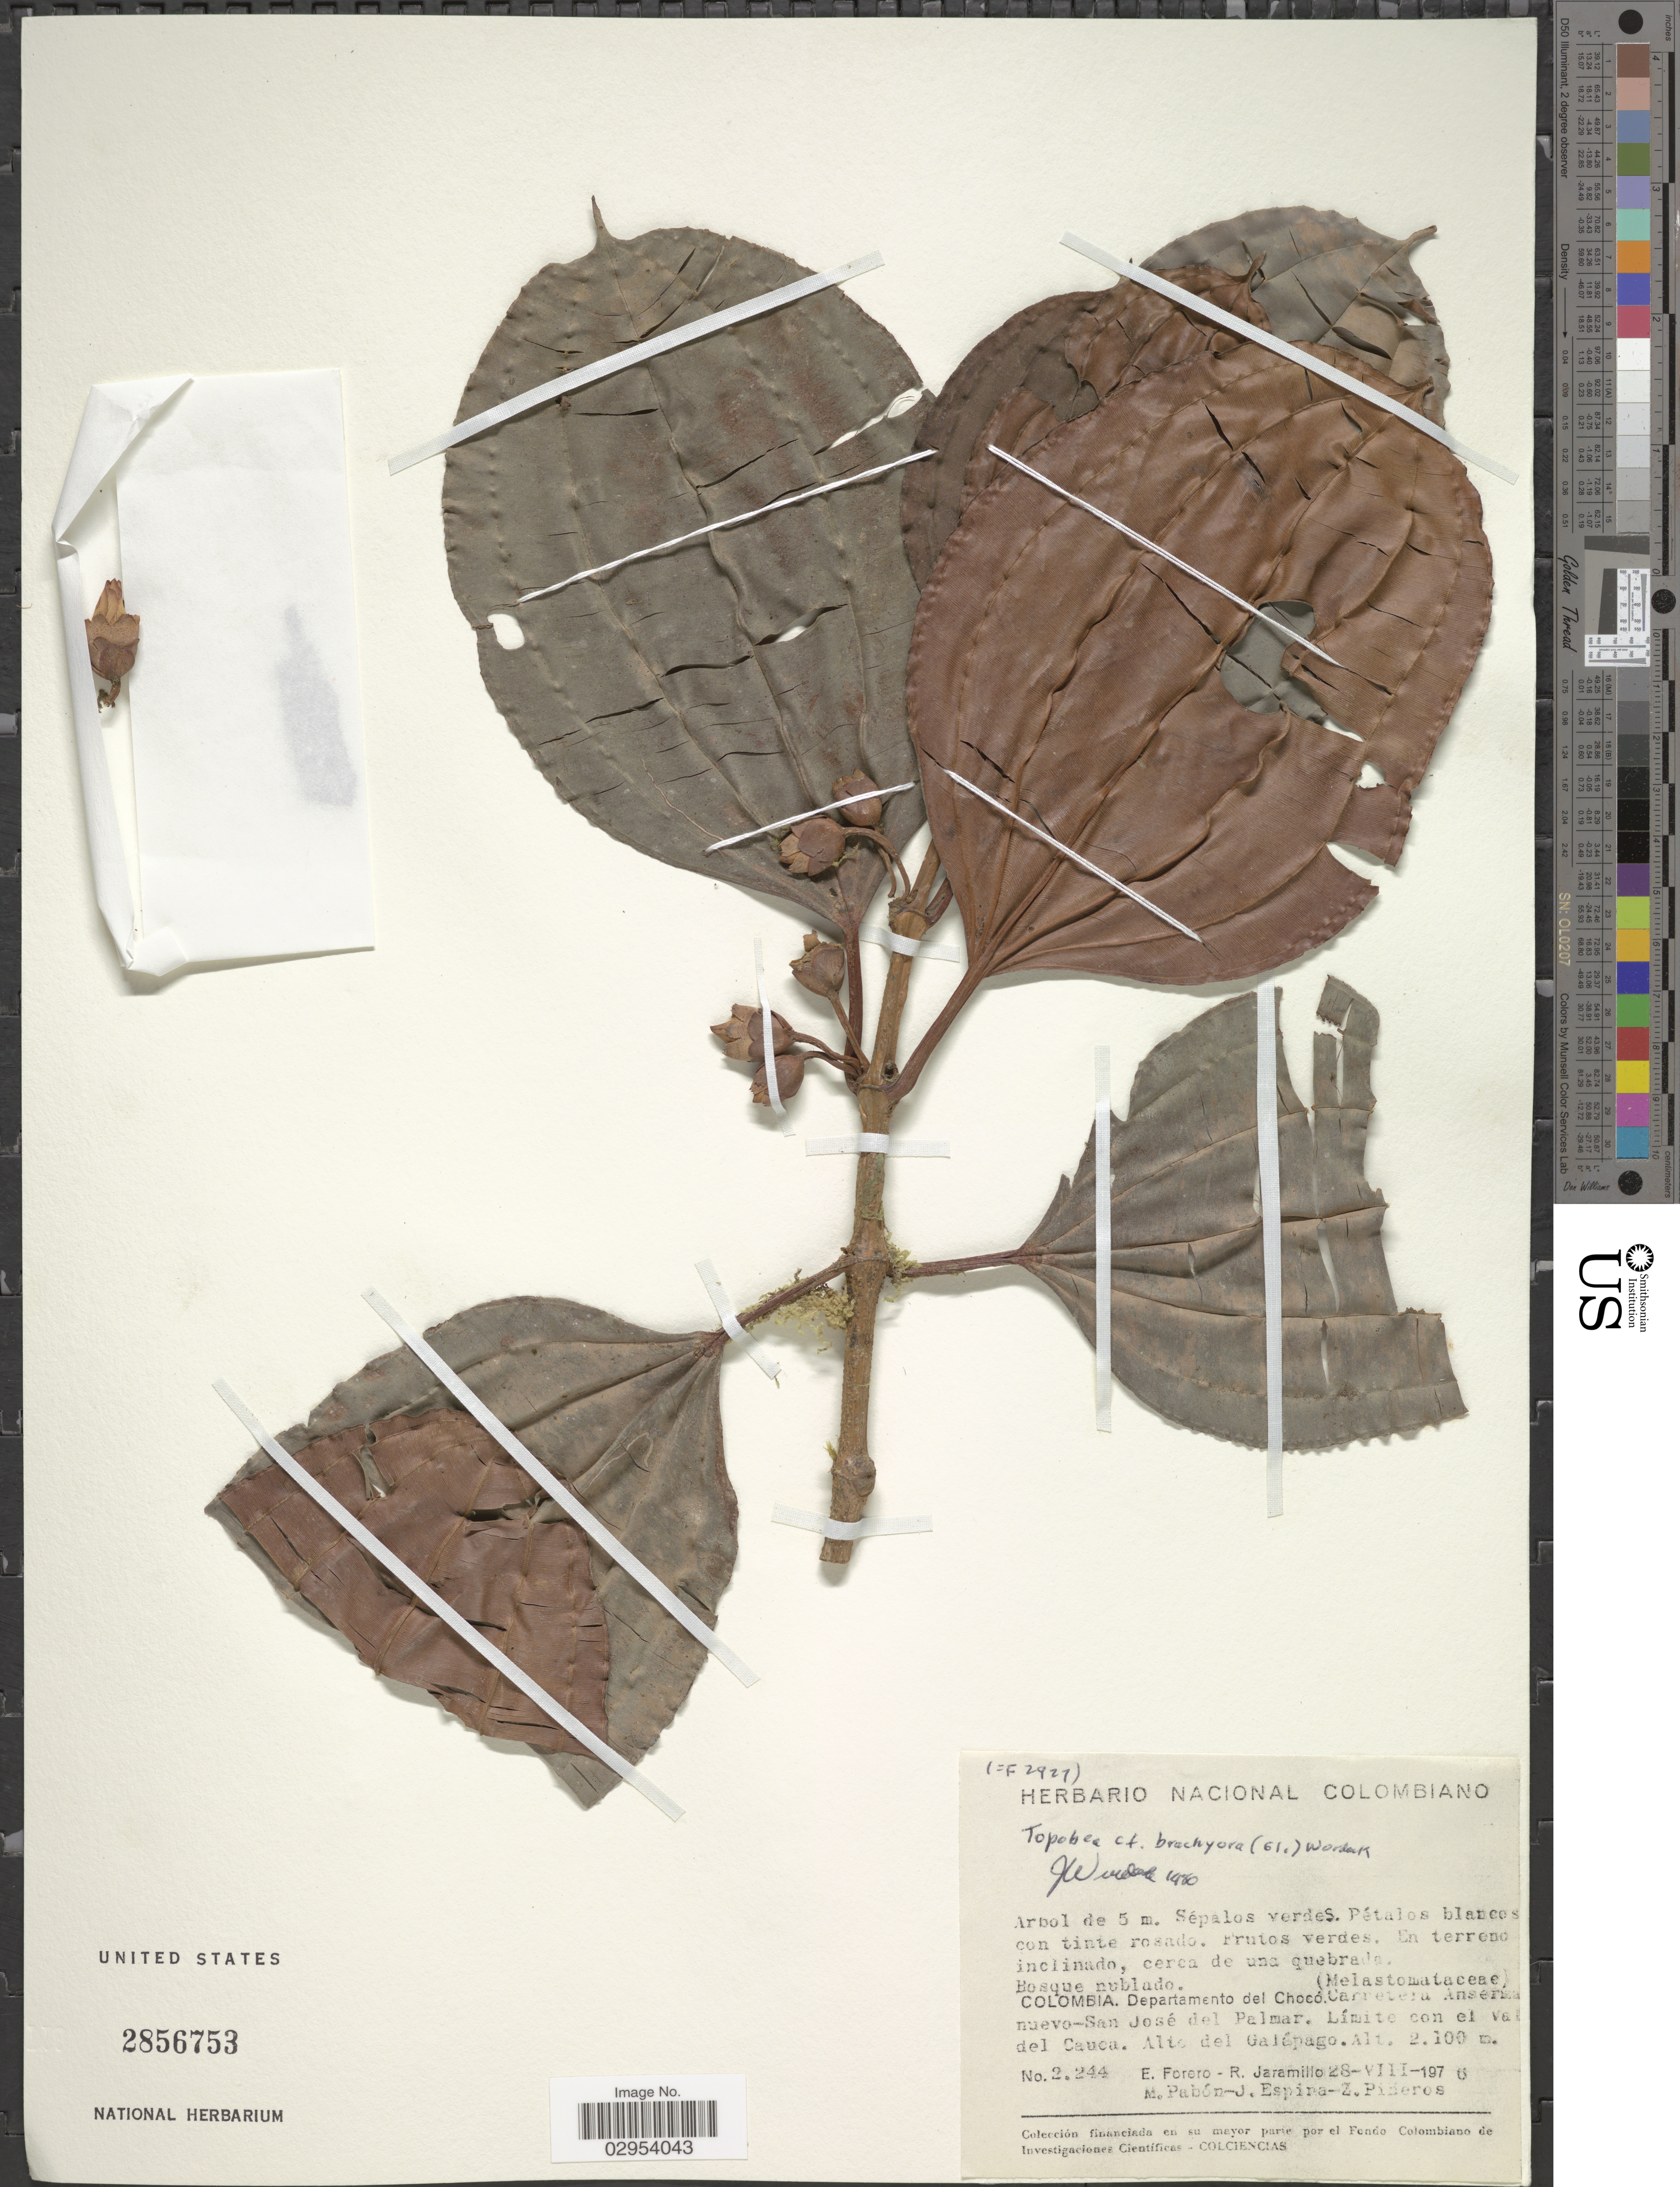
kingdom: Plantae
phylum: Tracheophyta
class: Magnoliopsida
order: Myrtales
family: Melastomataceae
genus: Topobea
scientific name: Topobea brachyura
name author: (Gleason) Wurdack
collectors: E. Forero, R. Jaramillo, M. Pabon, J. Espina & Z. Piñeros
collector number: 2244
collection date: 1976-08-28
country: Colombia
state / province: Chocó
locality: Departamento del Chocó. Carretera Ansermanuevo-San José del Palmar. Límite con el Valle del Cauca. Alto del Galápago.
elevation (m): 2100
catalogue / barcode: US 2856753